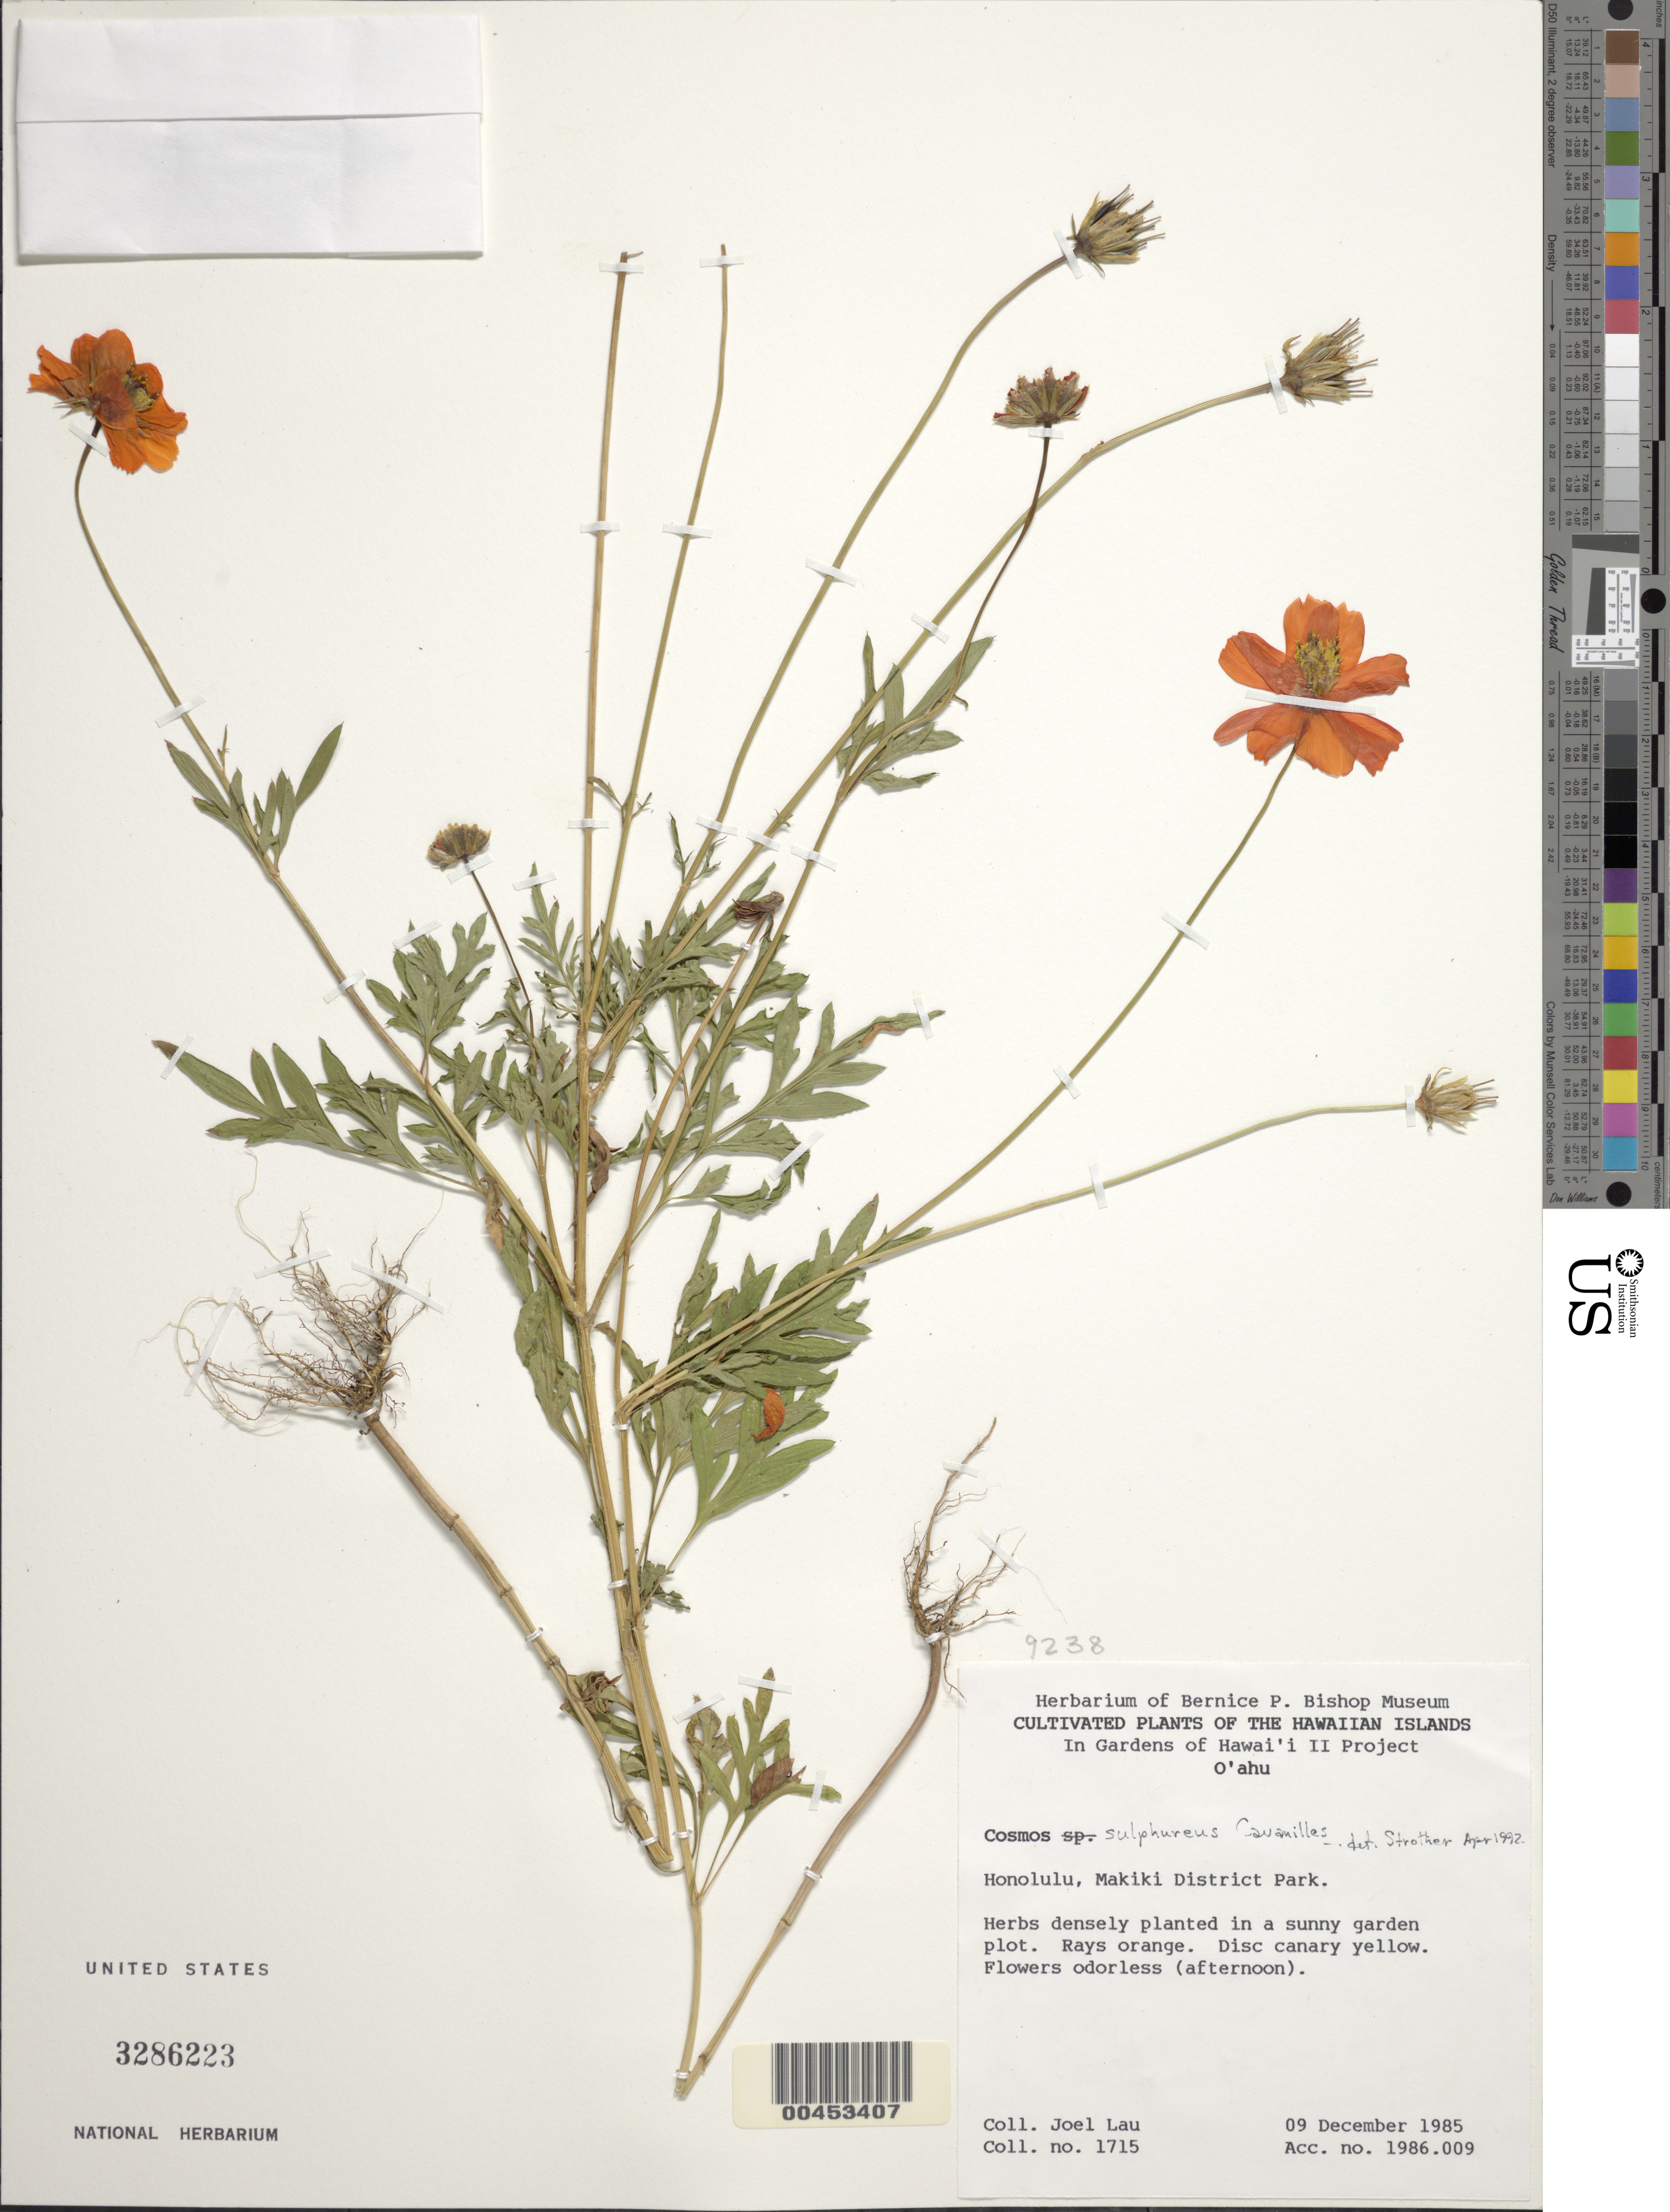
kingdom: Plantae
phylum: Tracheophyta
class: Magnoliopsida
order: Asterales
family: Asteraceae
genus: Cosmos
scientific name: Cosmos sulphureus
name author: Cav.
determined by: Strother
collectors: J. Lau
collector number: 1715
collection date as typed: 9 Dec 1985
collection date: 1985-12-09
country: United States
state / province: Hawaii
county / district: Honolulu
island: Oahu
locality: Honolulu, Makiki Dist Park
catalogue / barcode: US 3286223